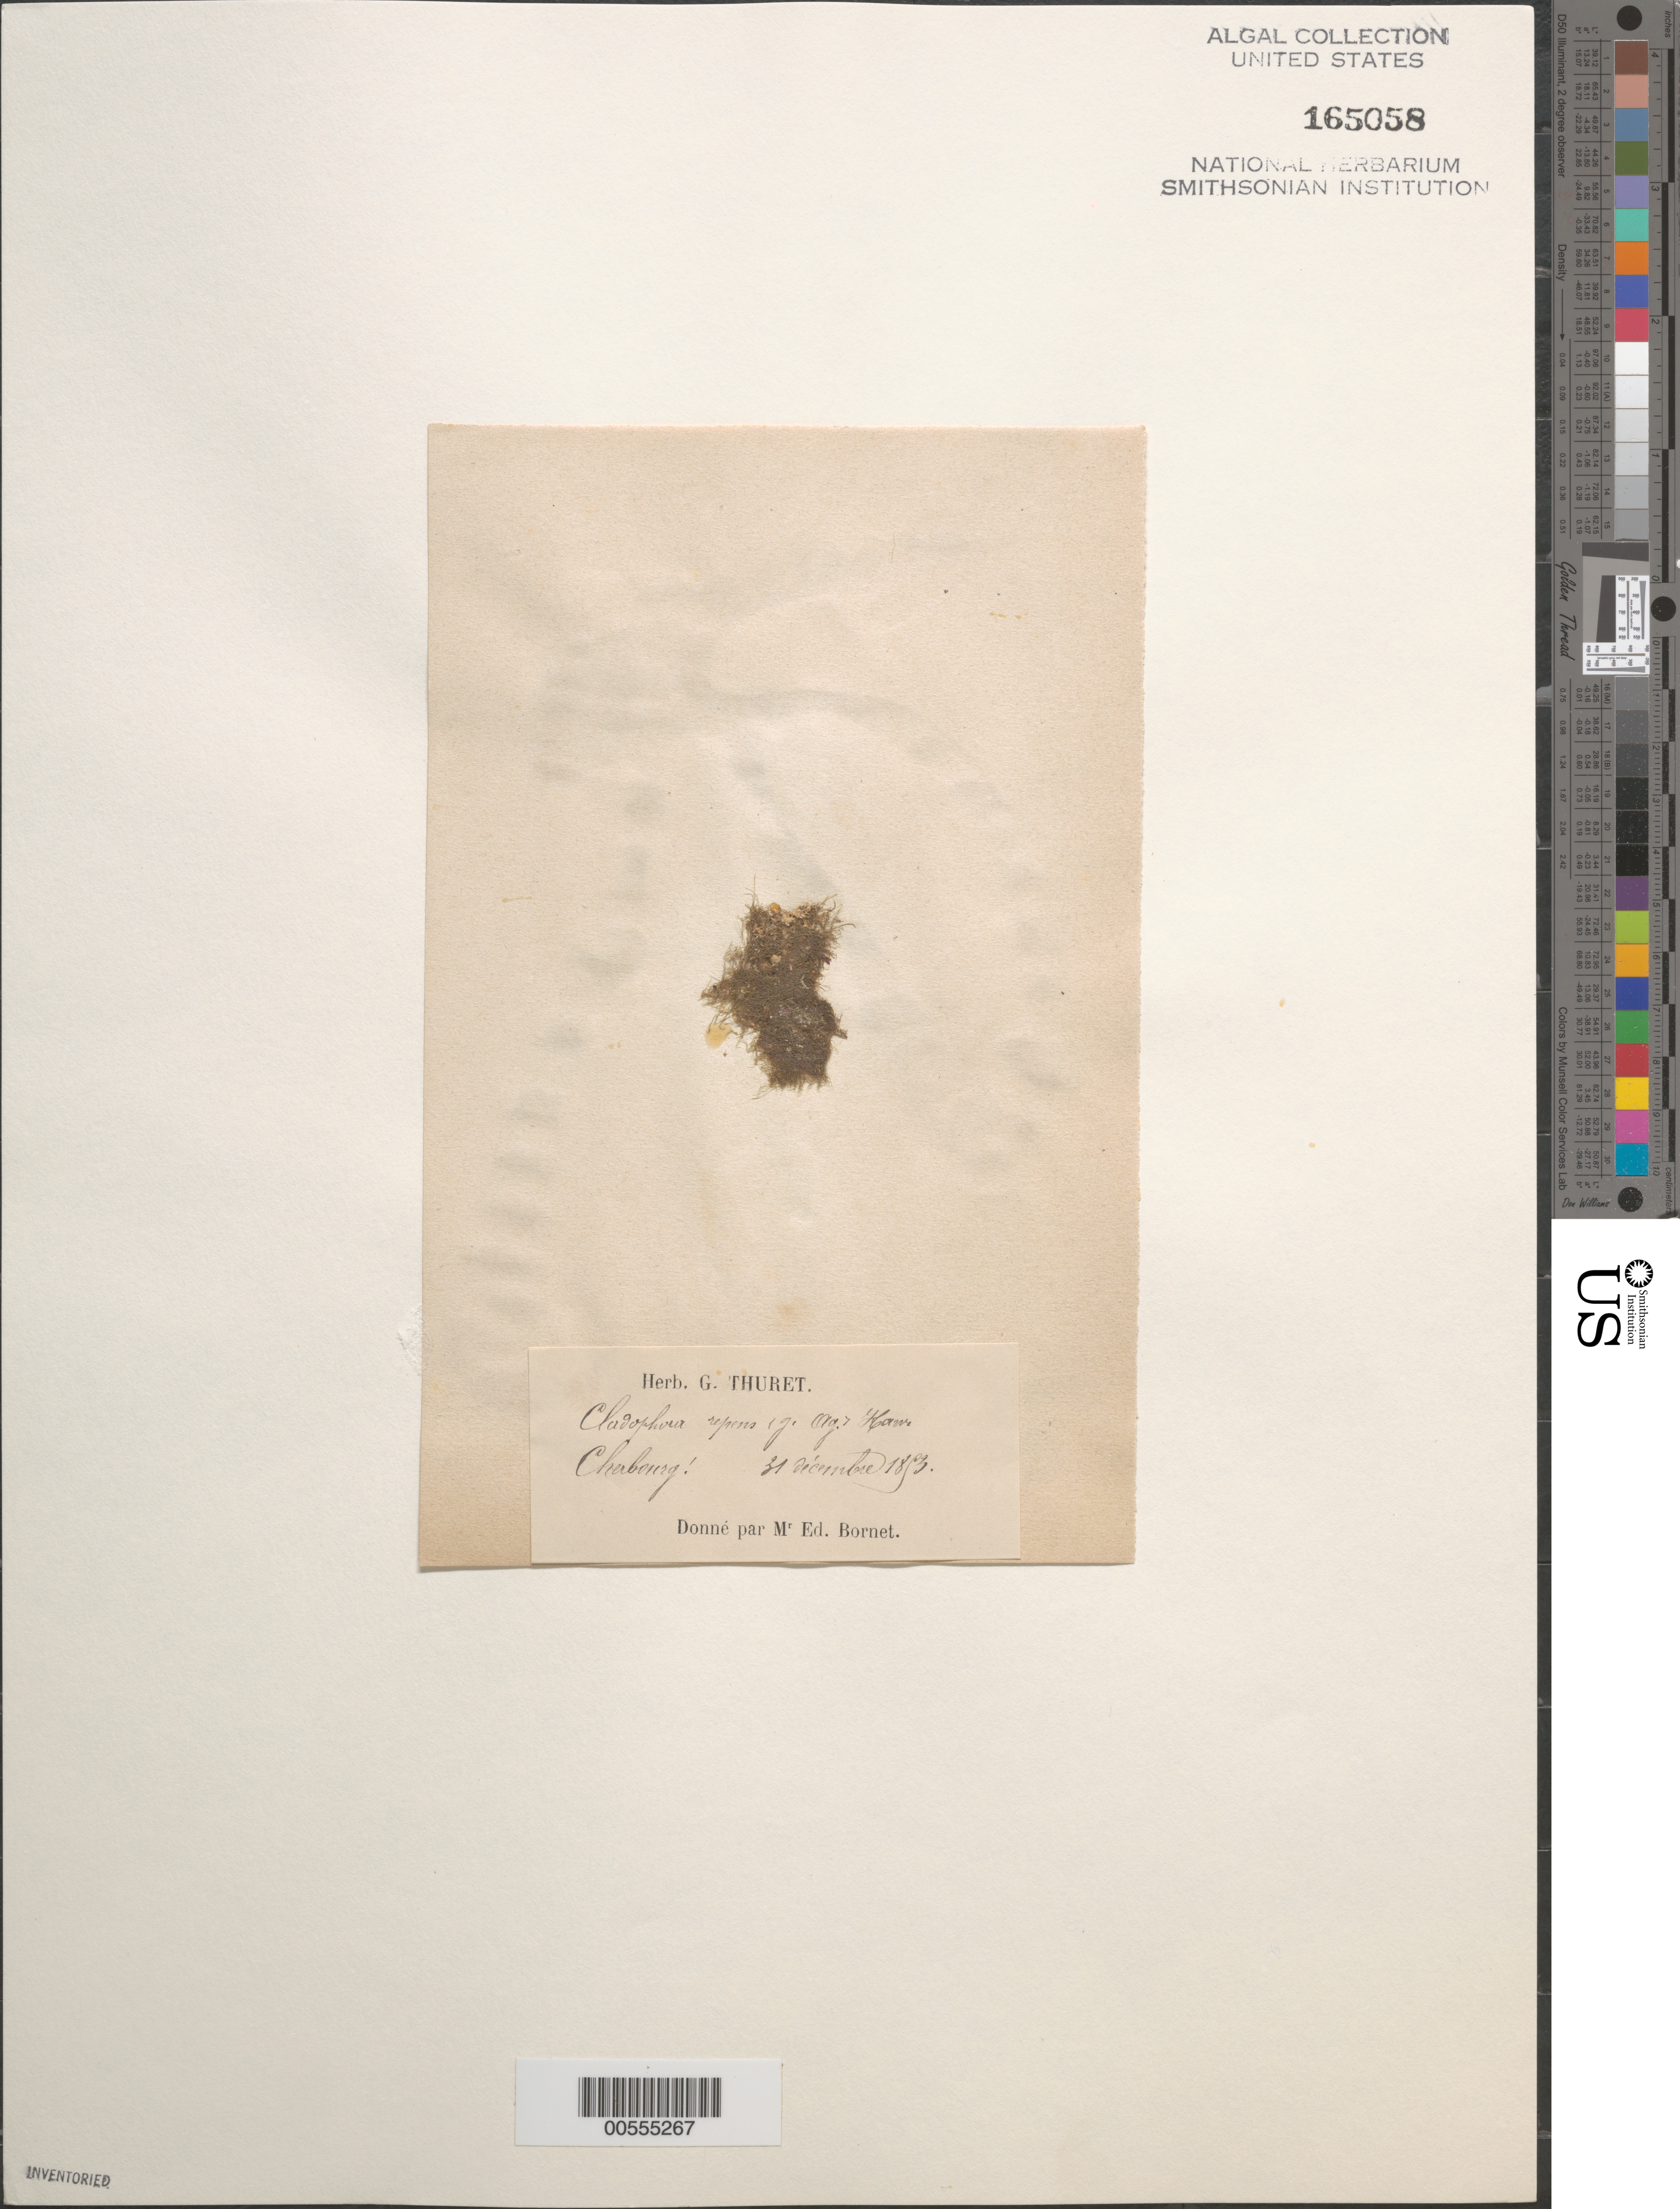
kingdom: Plantae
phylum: Chlorophyta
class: Ulvophyceae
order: Cladophorales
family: Cladophoraceae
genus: Cladophora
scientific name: Cladophora coelothrix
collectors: Thuret, G. (herbarium)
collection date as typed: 31 Dec 1853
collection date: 1853-12-31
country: France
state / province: Normandie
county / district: Manche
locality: Cherbourg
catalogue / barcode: US 165058